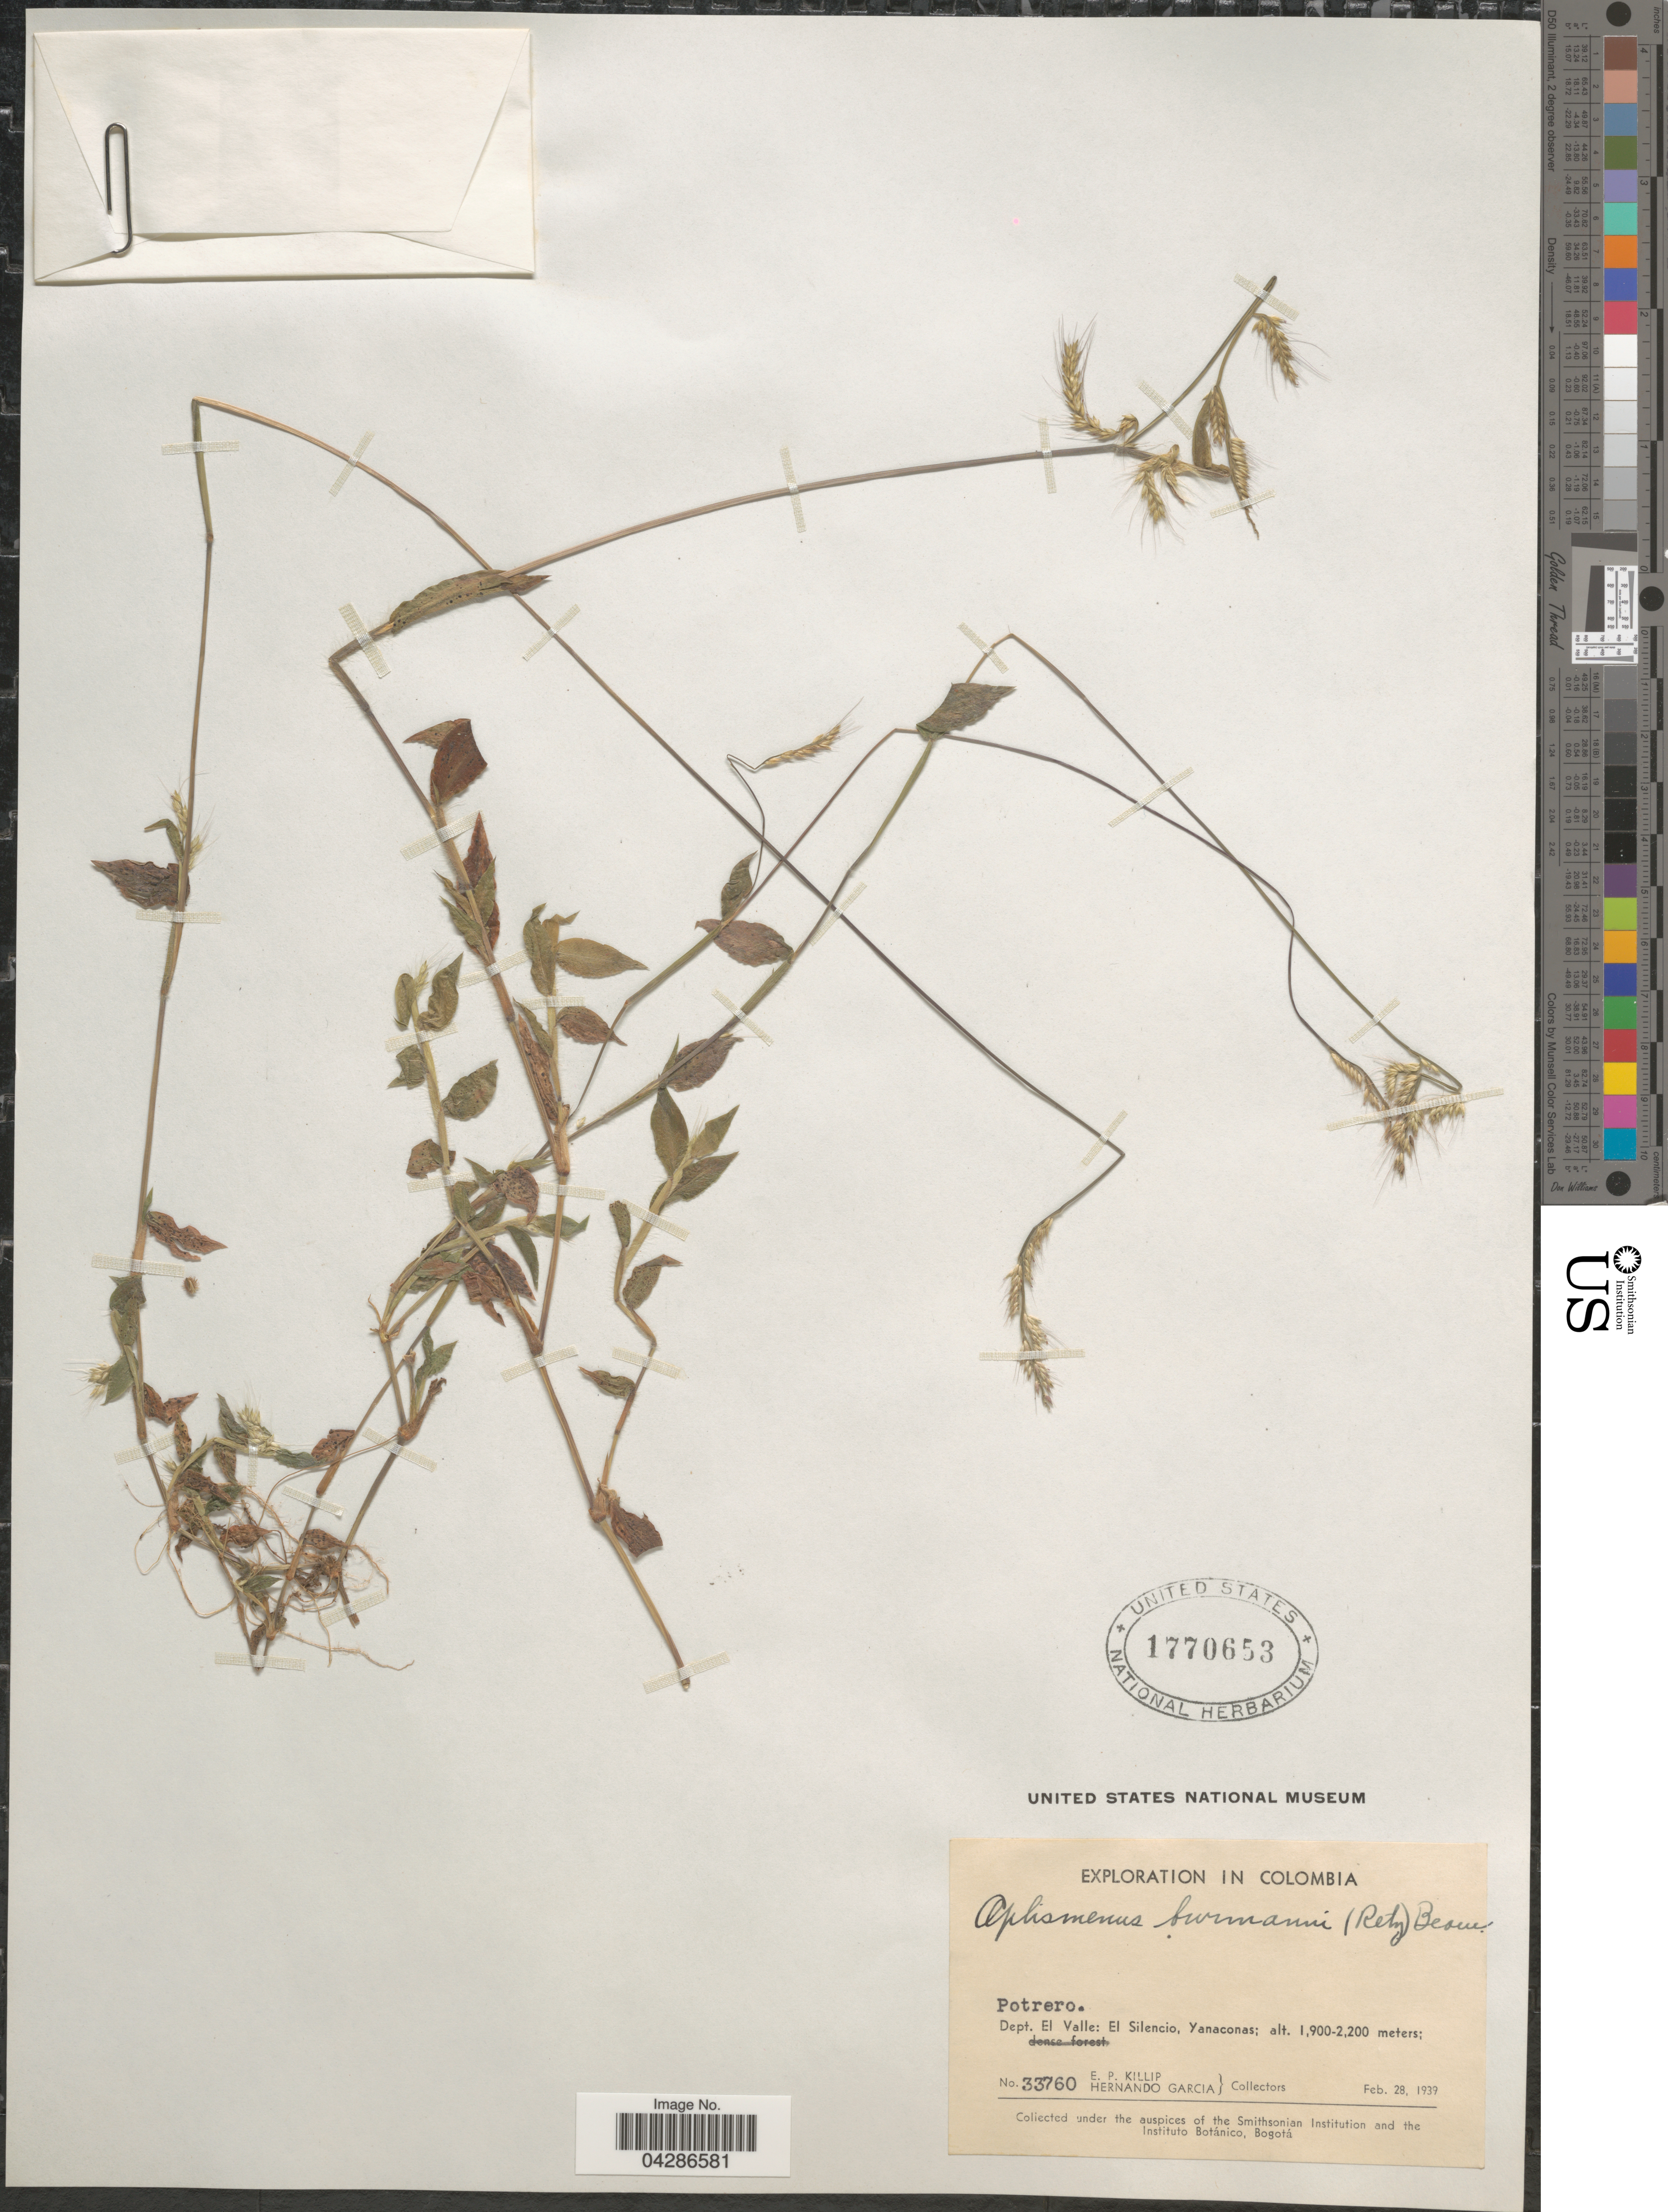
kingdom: Plantae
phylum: Tracheophyta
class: Liliopsida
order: Poales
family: Poaceae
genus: Oplismenus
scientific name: Oplismenus burmannii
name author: (Retz.) P. Beauv.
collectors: E. P. Killip & H. Garcia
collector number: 33760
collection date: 1939-02-28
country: Colombia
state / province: Valle del Cauca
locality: Exploration in Colombia. Potrero. Dept. El Valle: El Silencio, Yanaconas.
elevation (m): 1900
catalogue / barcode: US 1770653